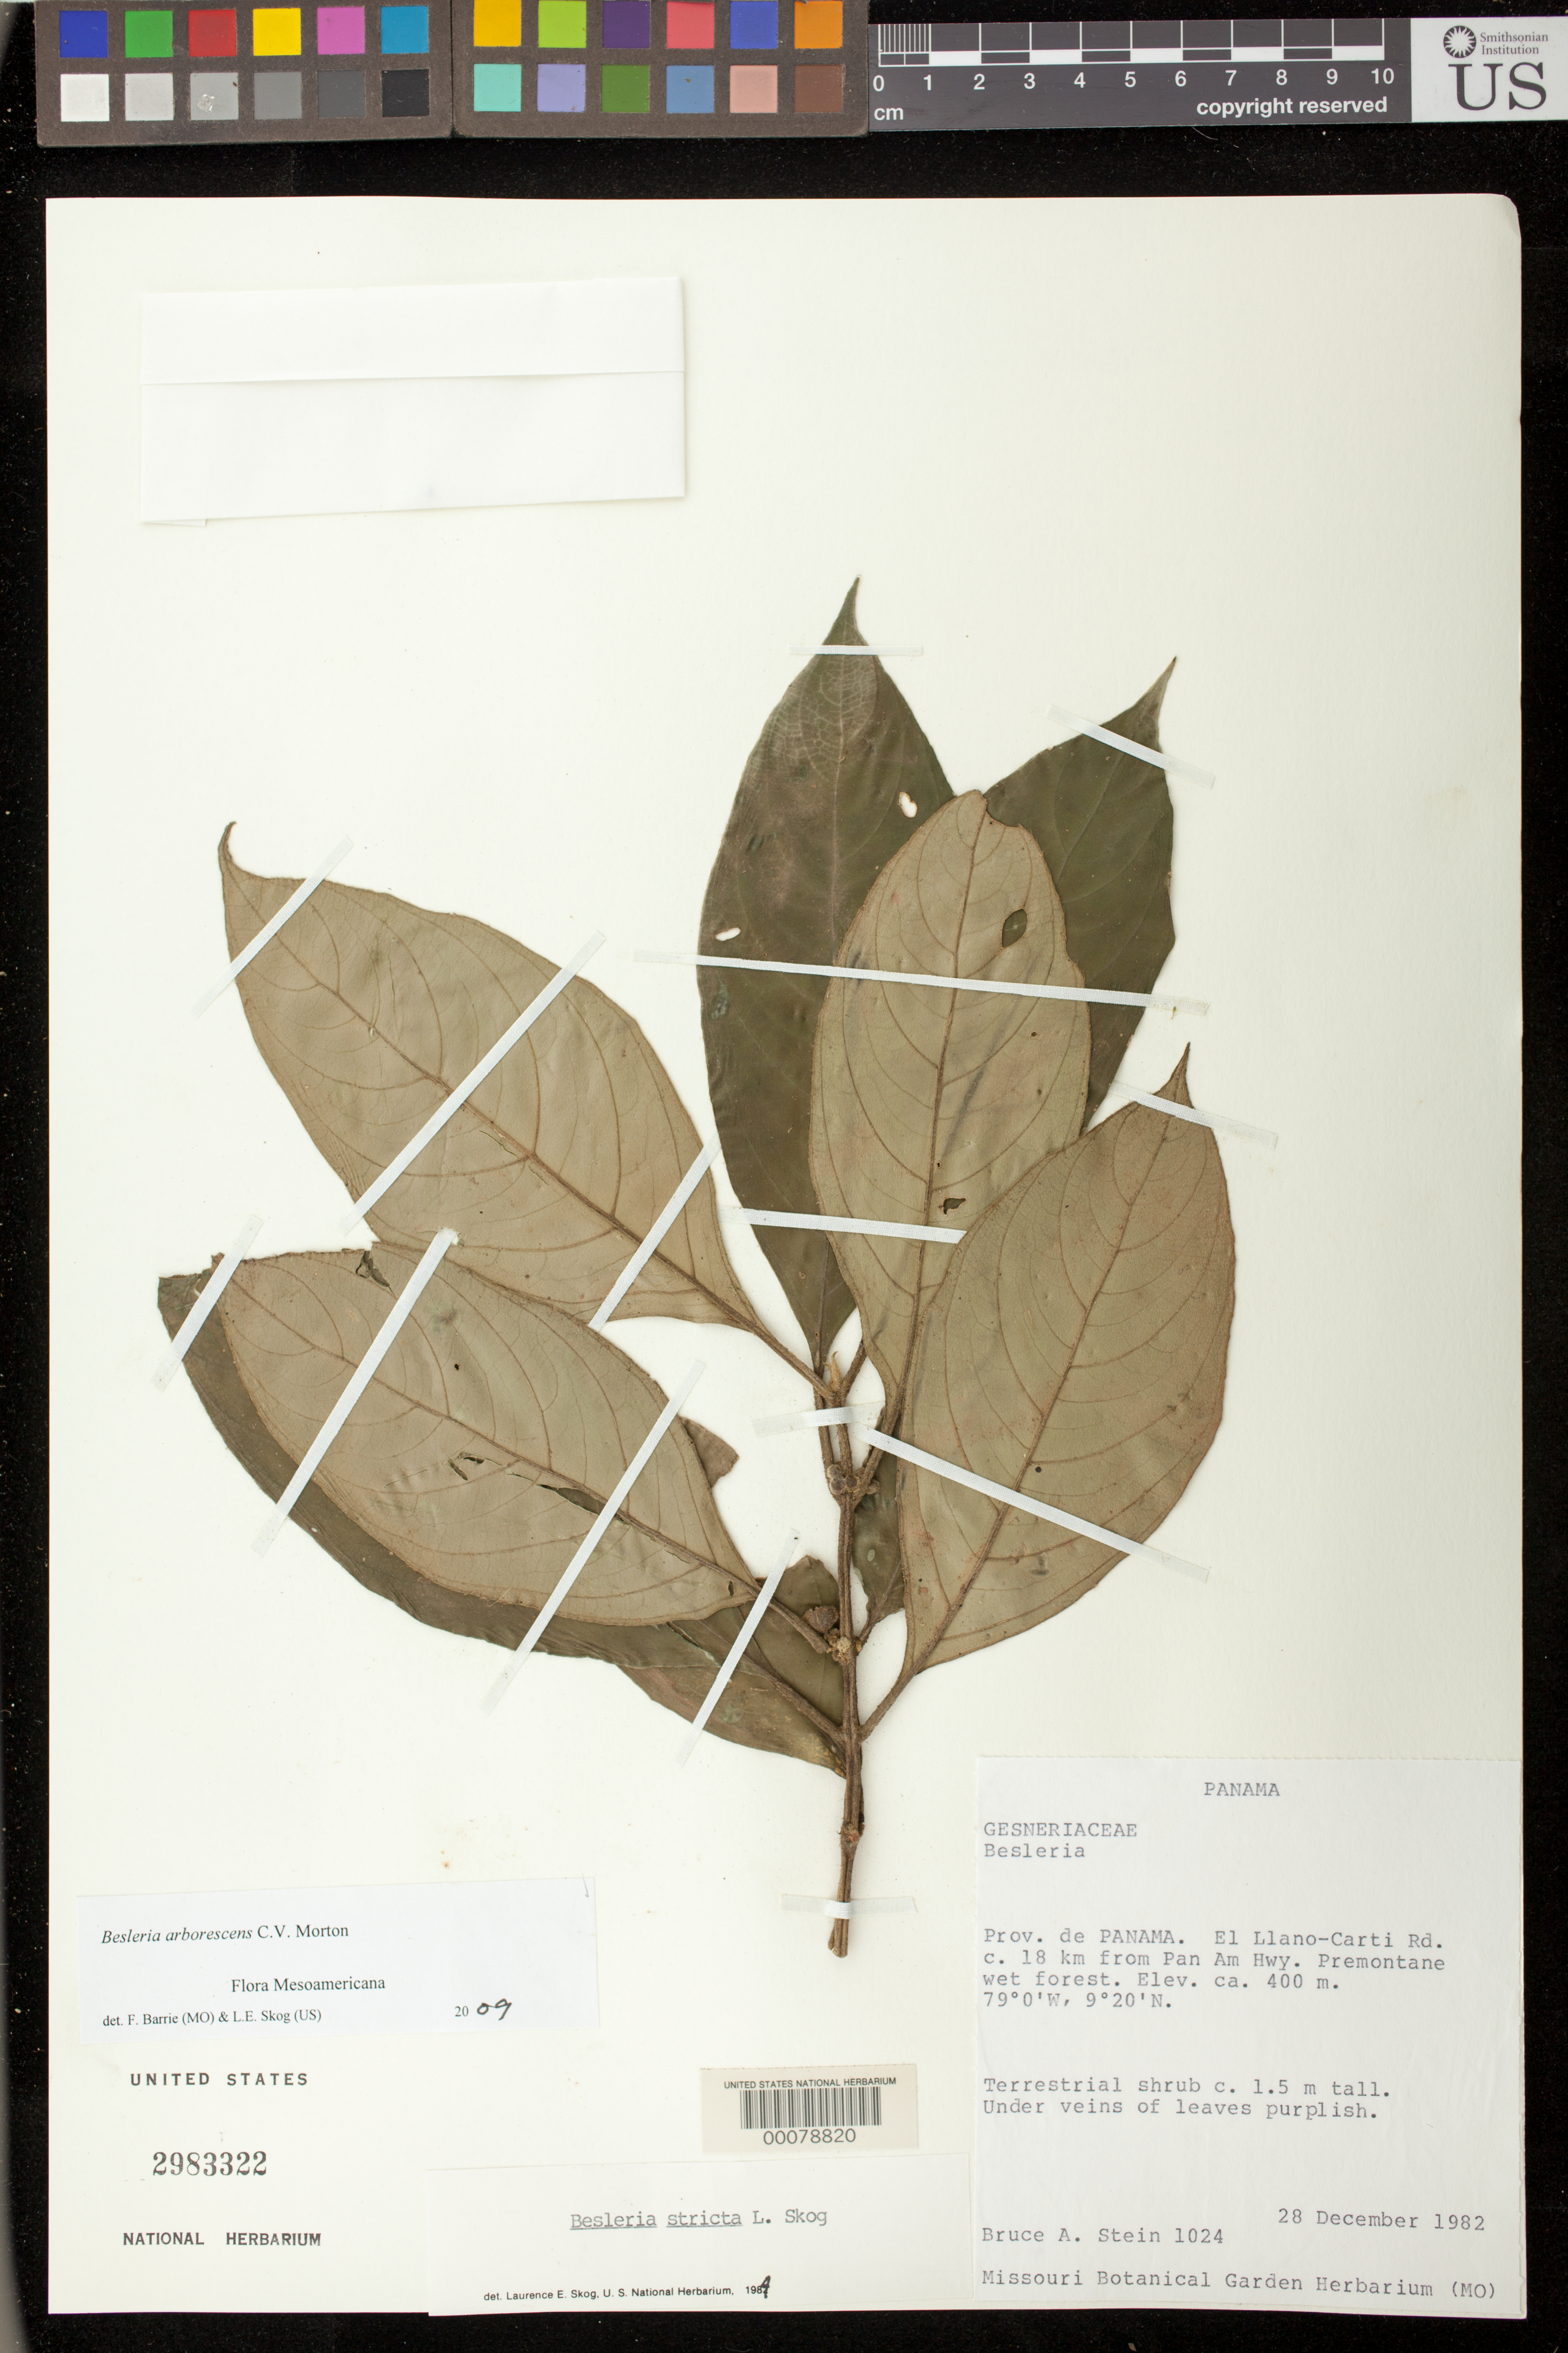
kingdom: Plantae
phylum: Tracheophyta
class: Magnoliopsida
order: Lamiales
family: Gesneriaceae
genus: Besleria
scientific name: Besleria arborescens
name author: C.V. Morton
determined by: Barrie, F. R.; Skog, Laurence E.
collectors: B. A. Stein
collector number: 1024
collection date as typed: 28 Dec 1982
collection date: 1982-12-28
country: Panama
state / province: Panamá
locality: El Llano-Carti road, about 18 km from Pan Am hwy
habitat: Premontane wet forest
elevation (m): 400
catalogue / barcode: US 2983322